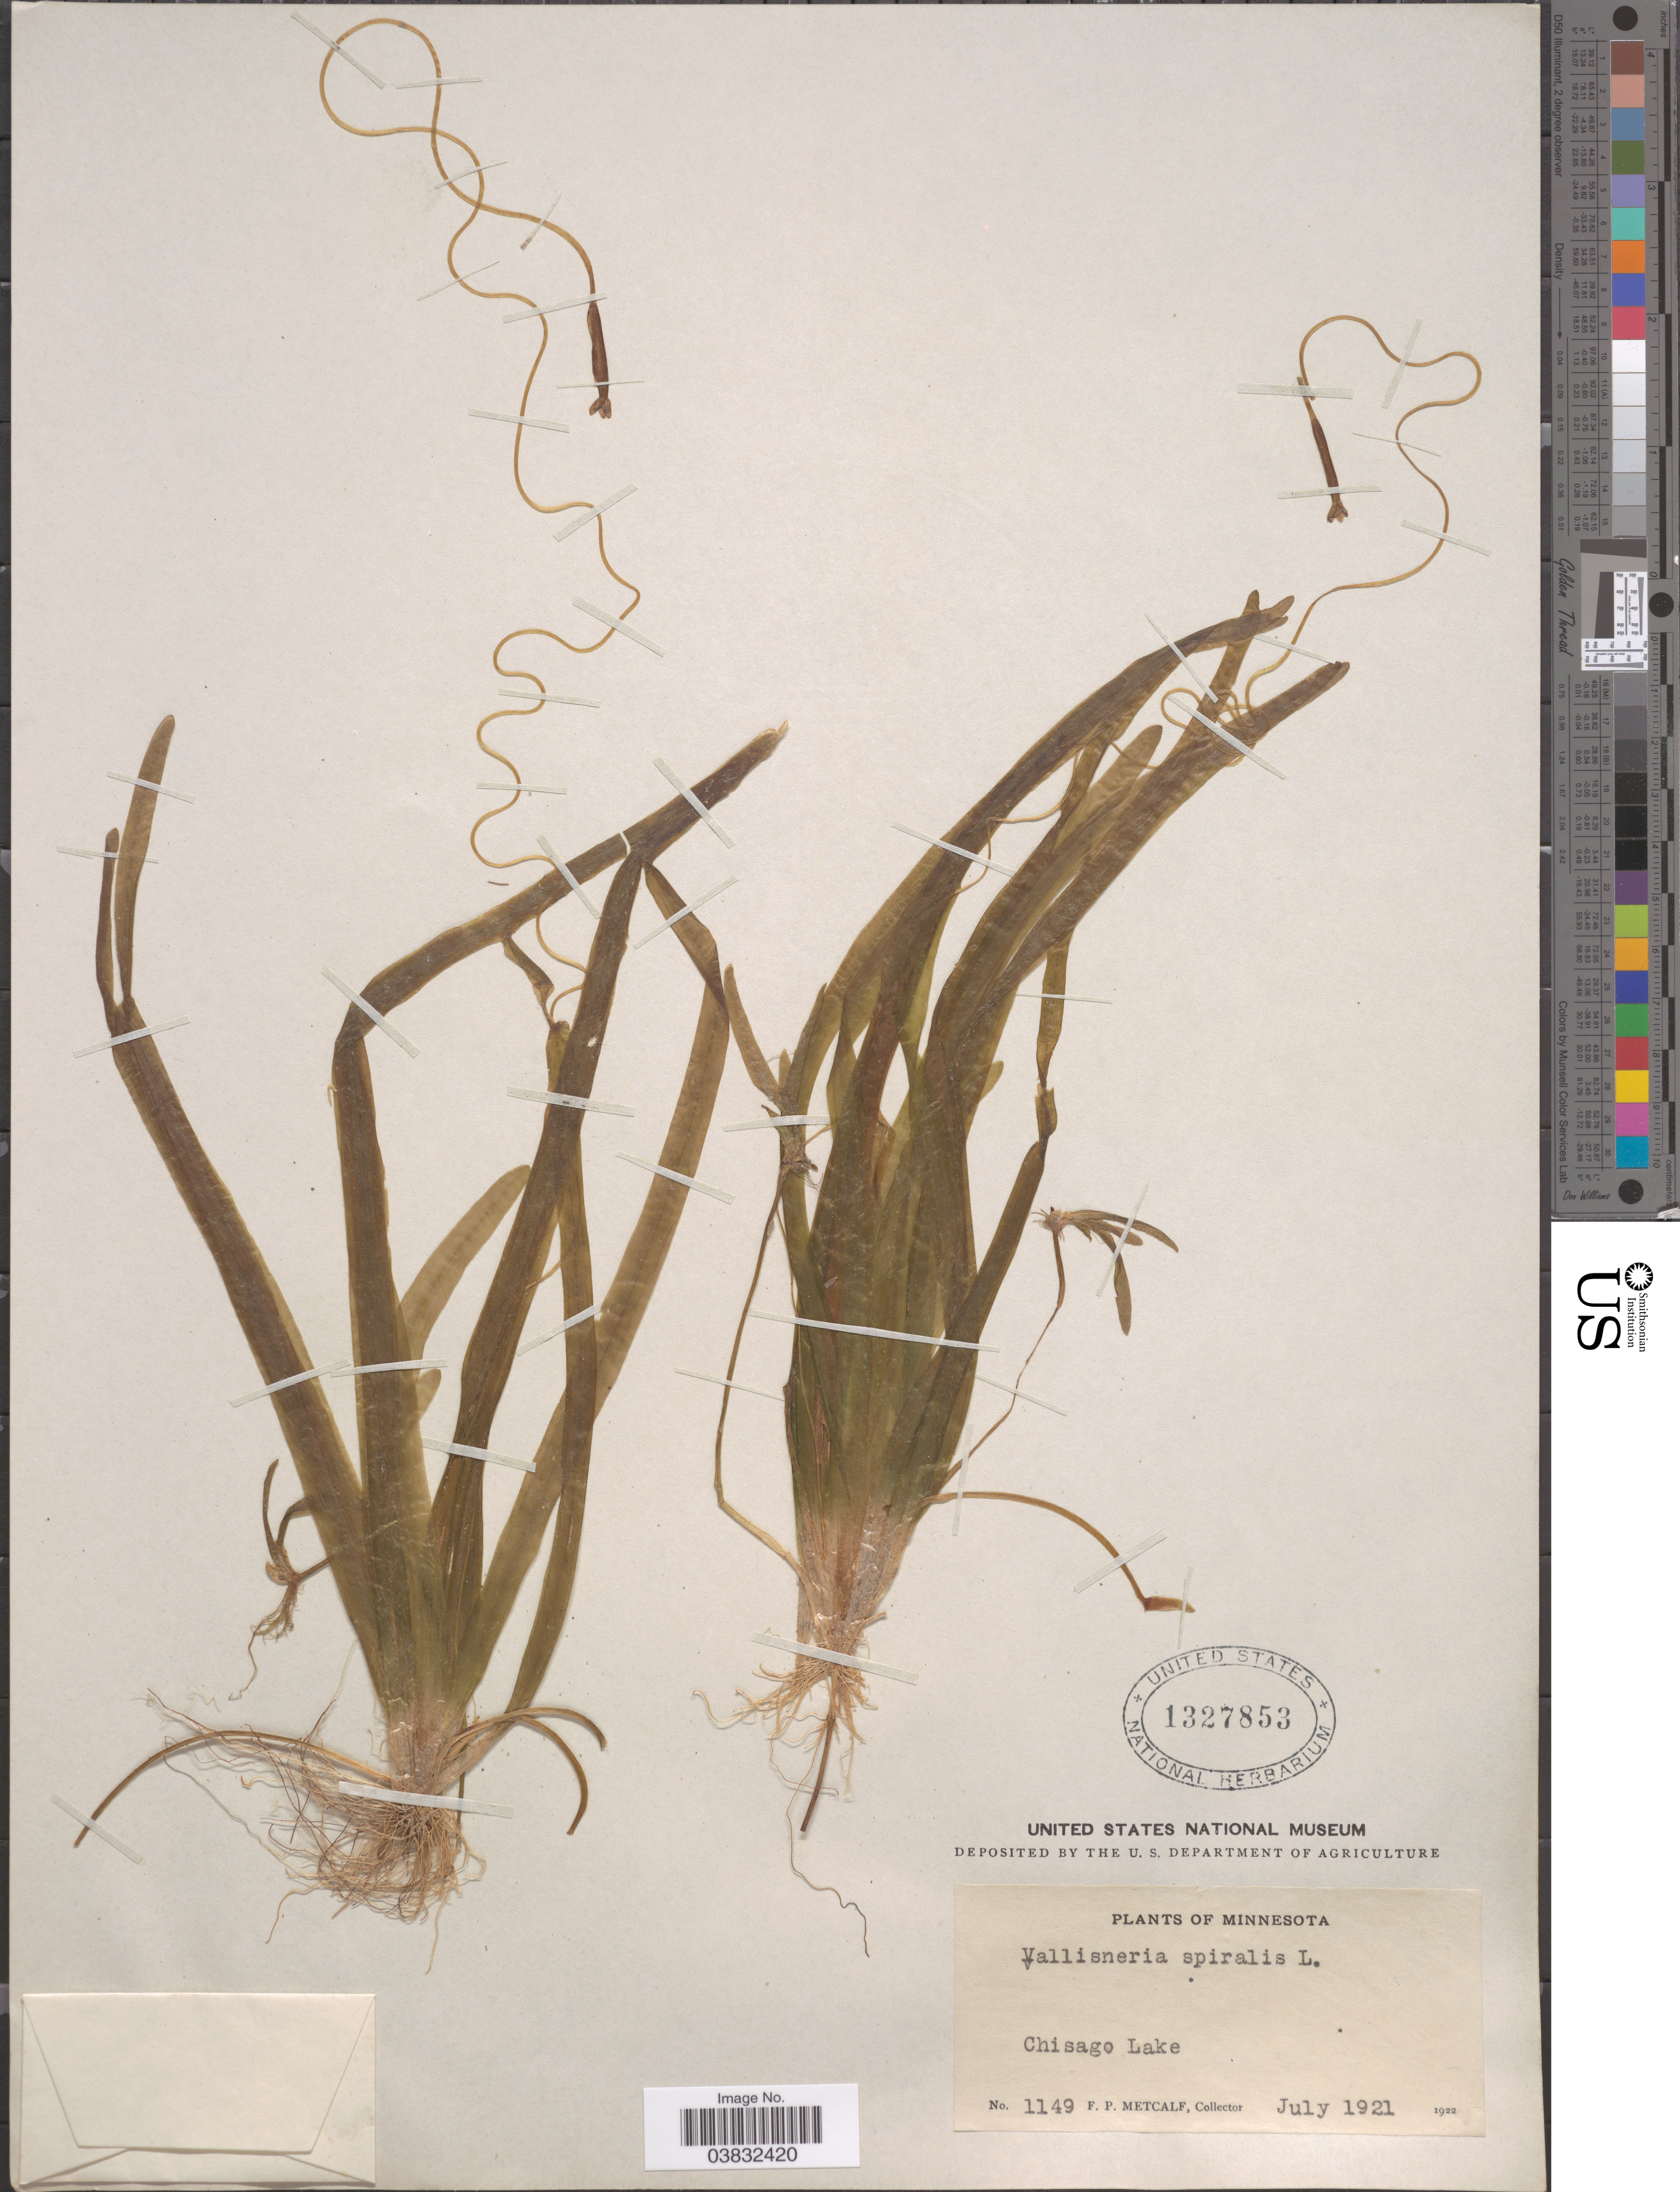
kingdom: Plantae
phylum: Tracheophyta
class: Liliopsida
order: Alismatales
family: Hydrocharitaceae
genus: Vallisneria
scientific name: Vallisneria americana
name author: Michx.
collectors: F. Metcalf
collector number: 1149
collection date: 1921-07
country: United States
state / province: Minnesota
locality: Chisago Lake.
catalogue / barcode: US 1327853